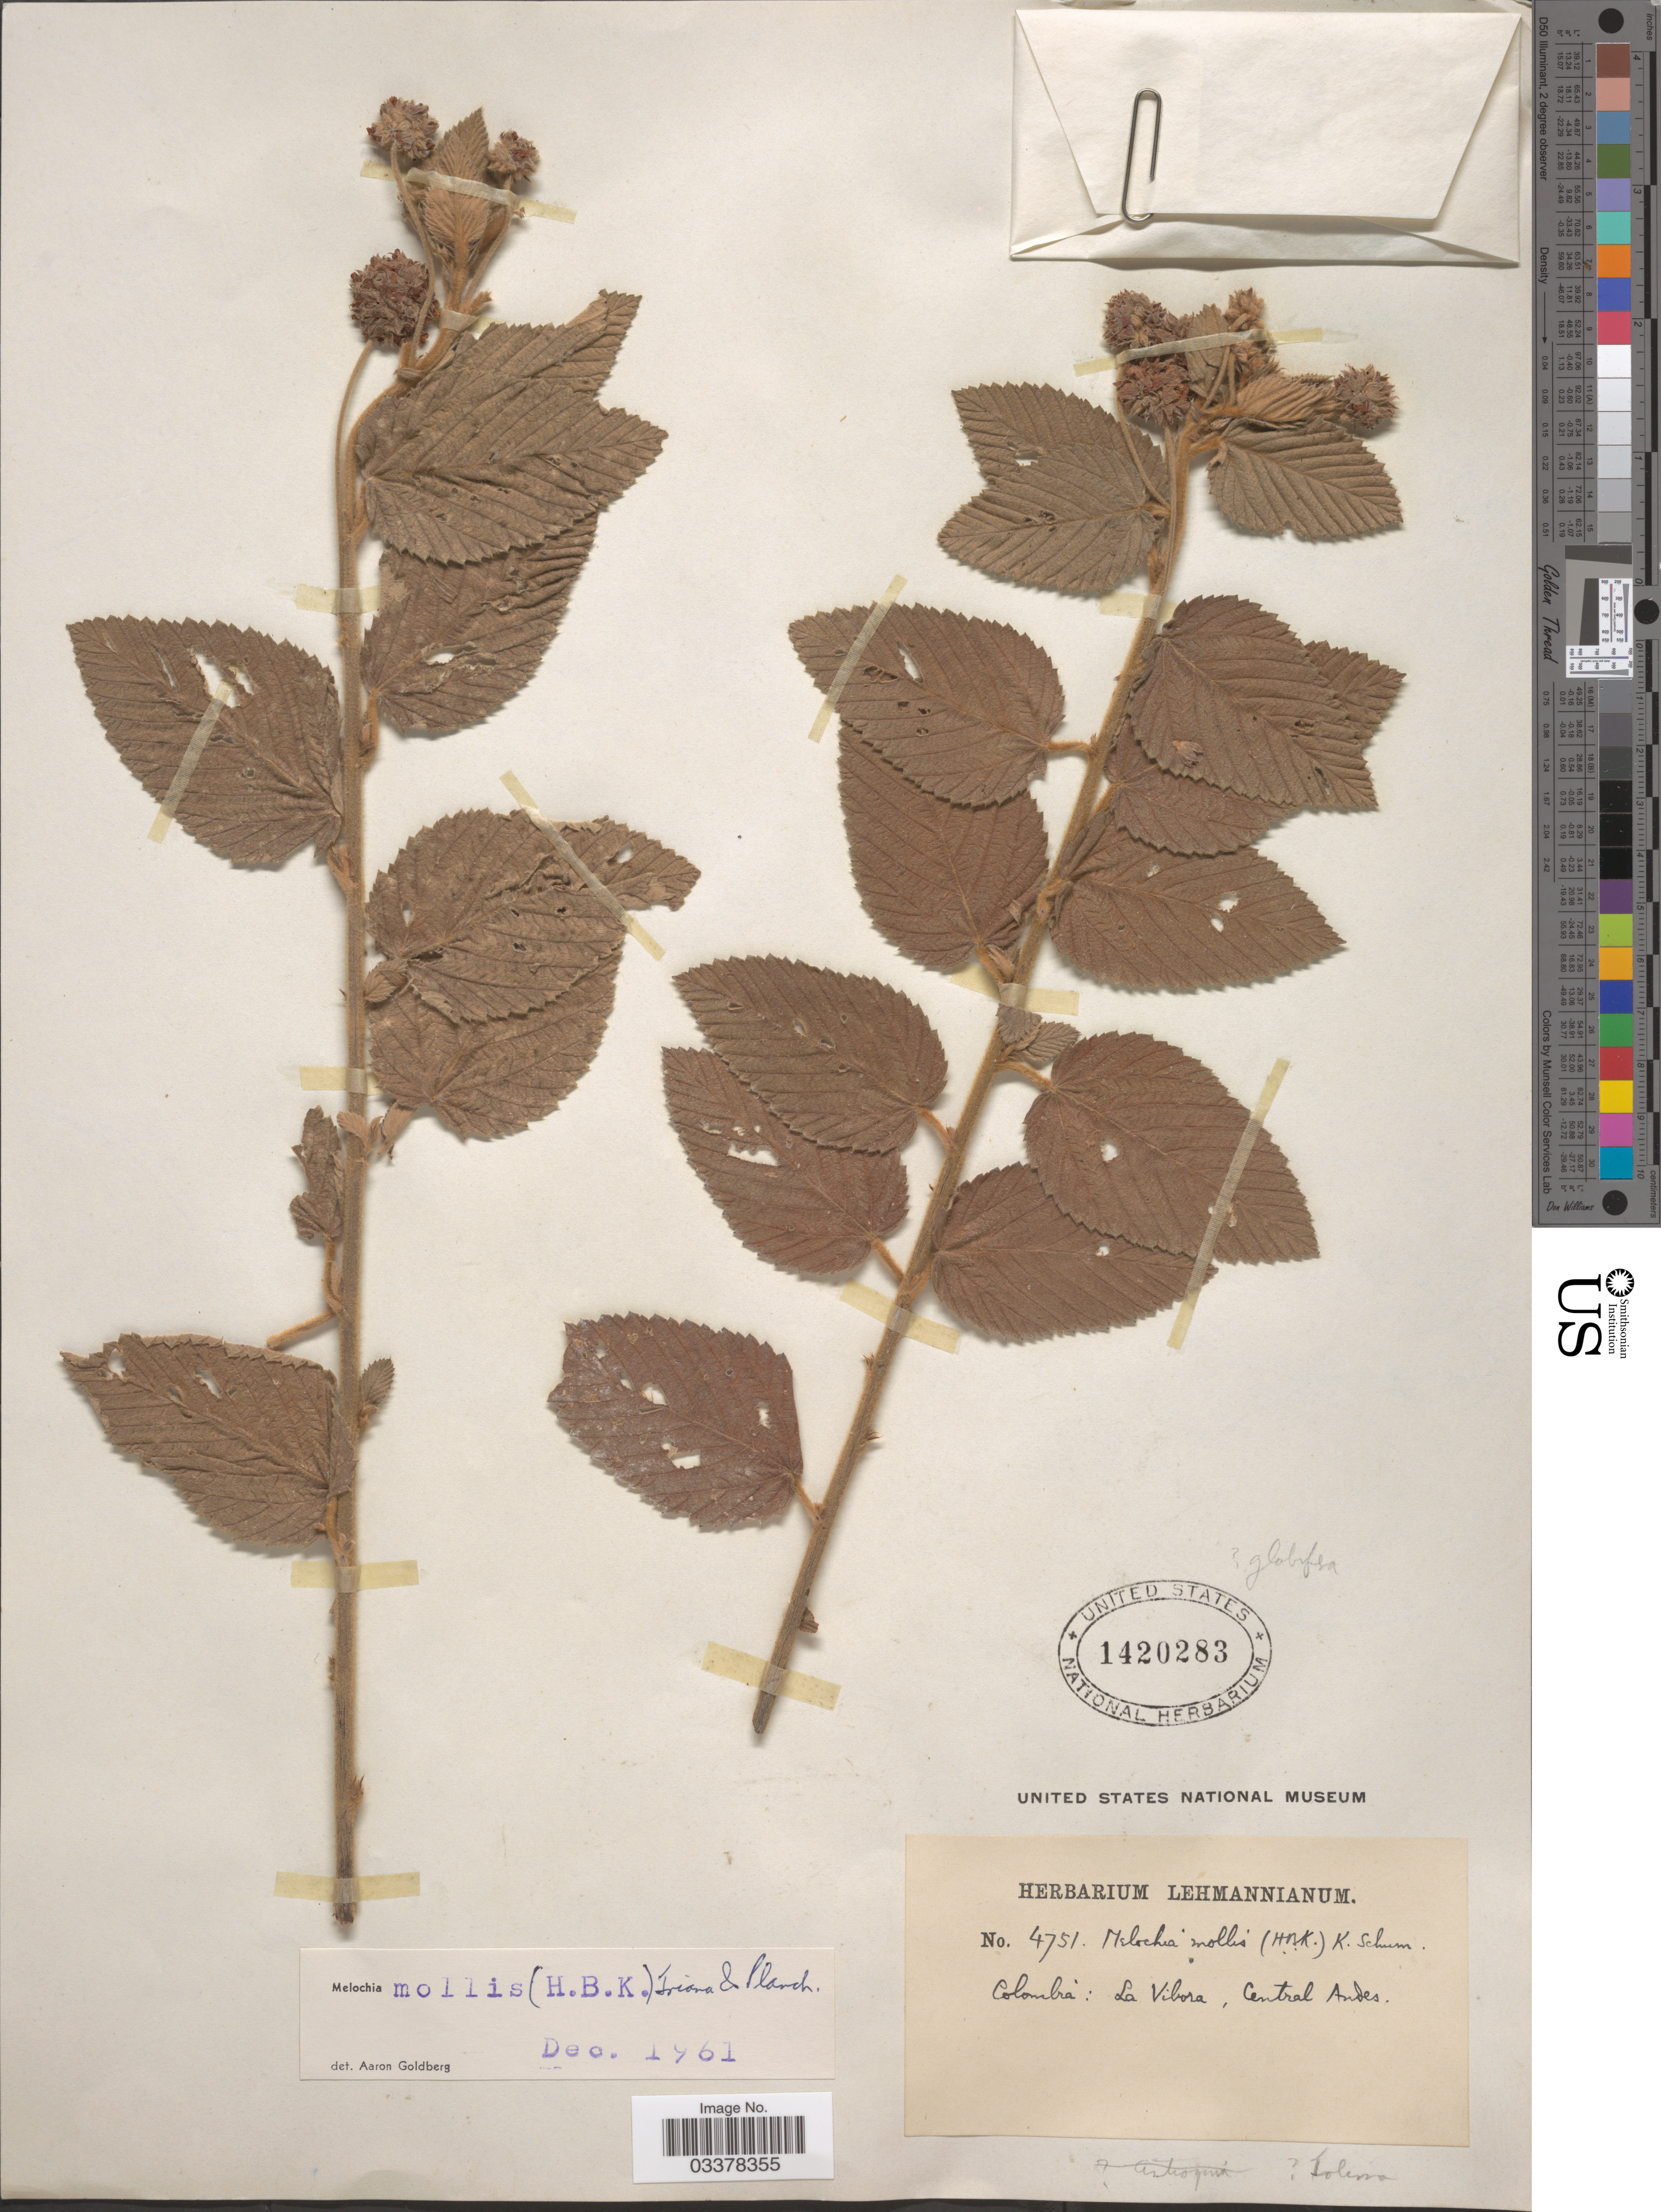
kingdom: Plantae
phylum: Tracheophyta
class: Magnoliopsida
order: Malvales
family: Malvaceae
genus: Melochia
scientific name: Melochia mollis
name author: (Kunth) Triana & Planch.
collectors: ex herb. Lehmannianum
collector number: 4751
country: Colombia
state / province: Tolima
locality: La Vibora, Central Andes.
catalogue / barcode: US 1420283